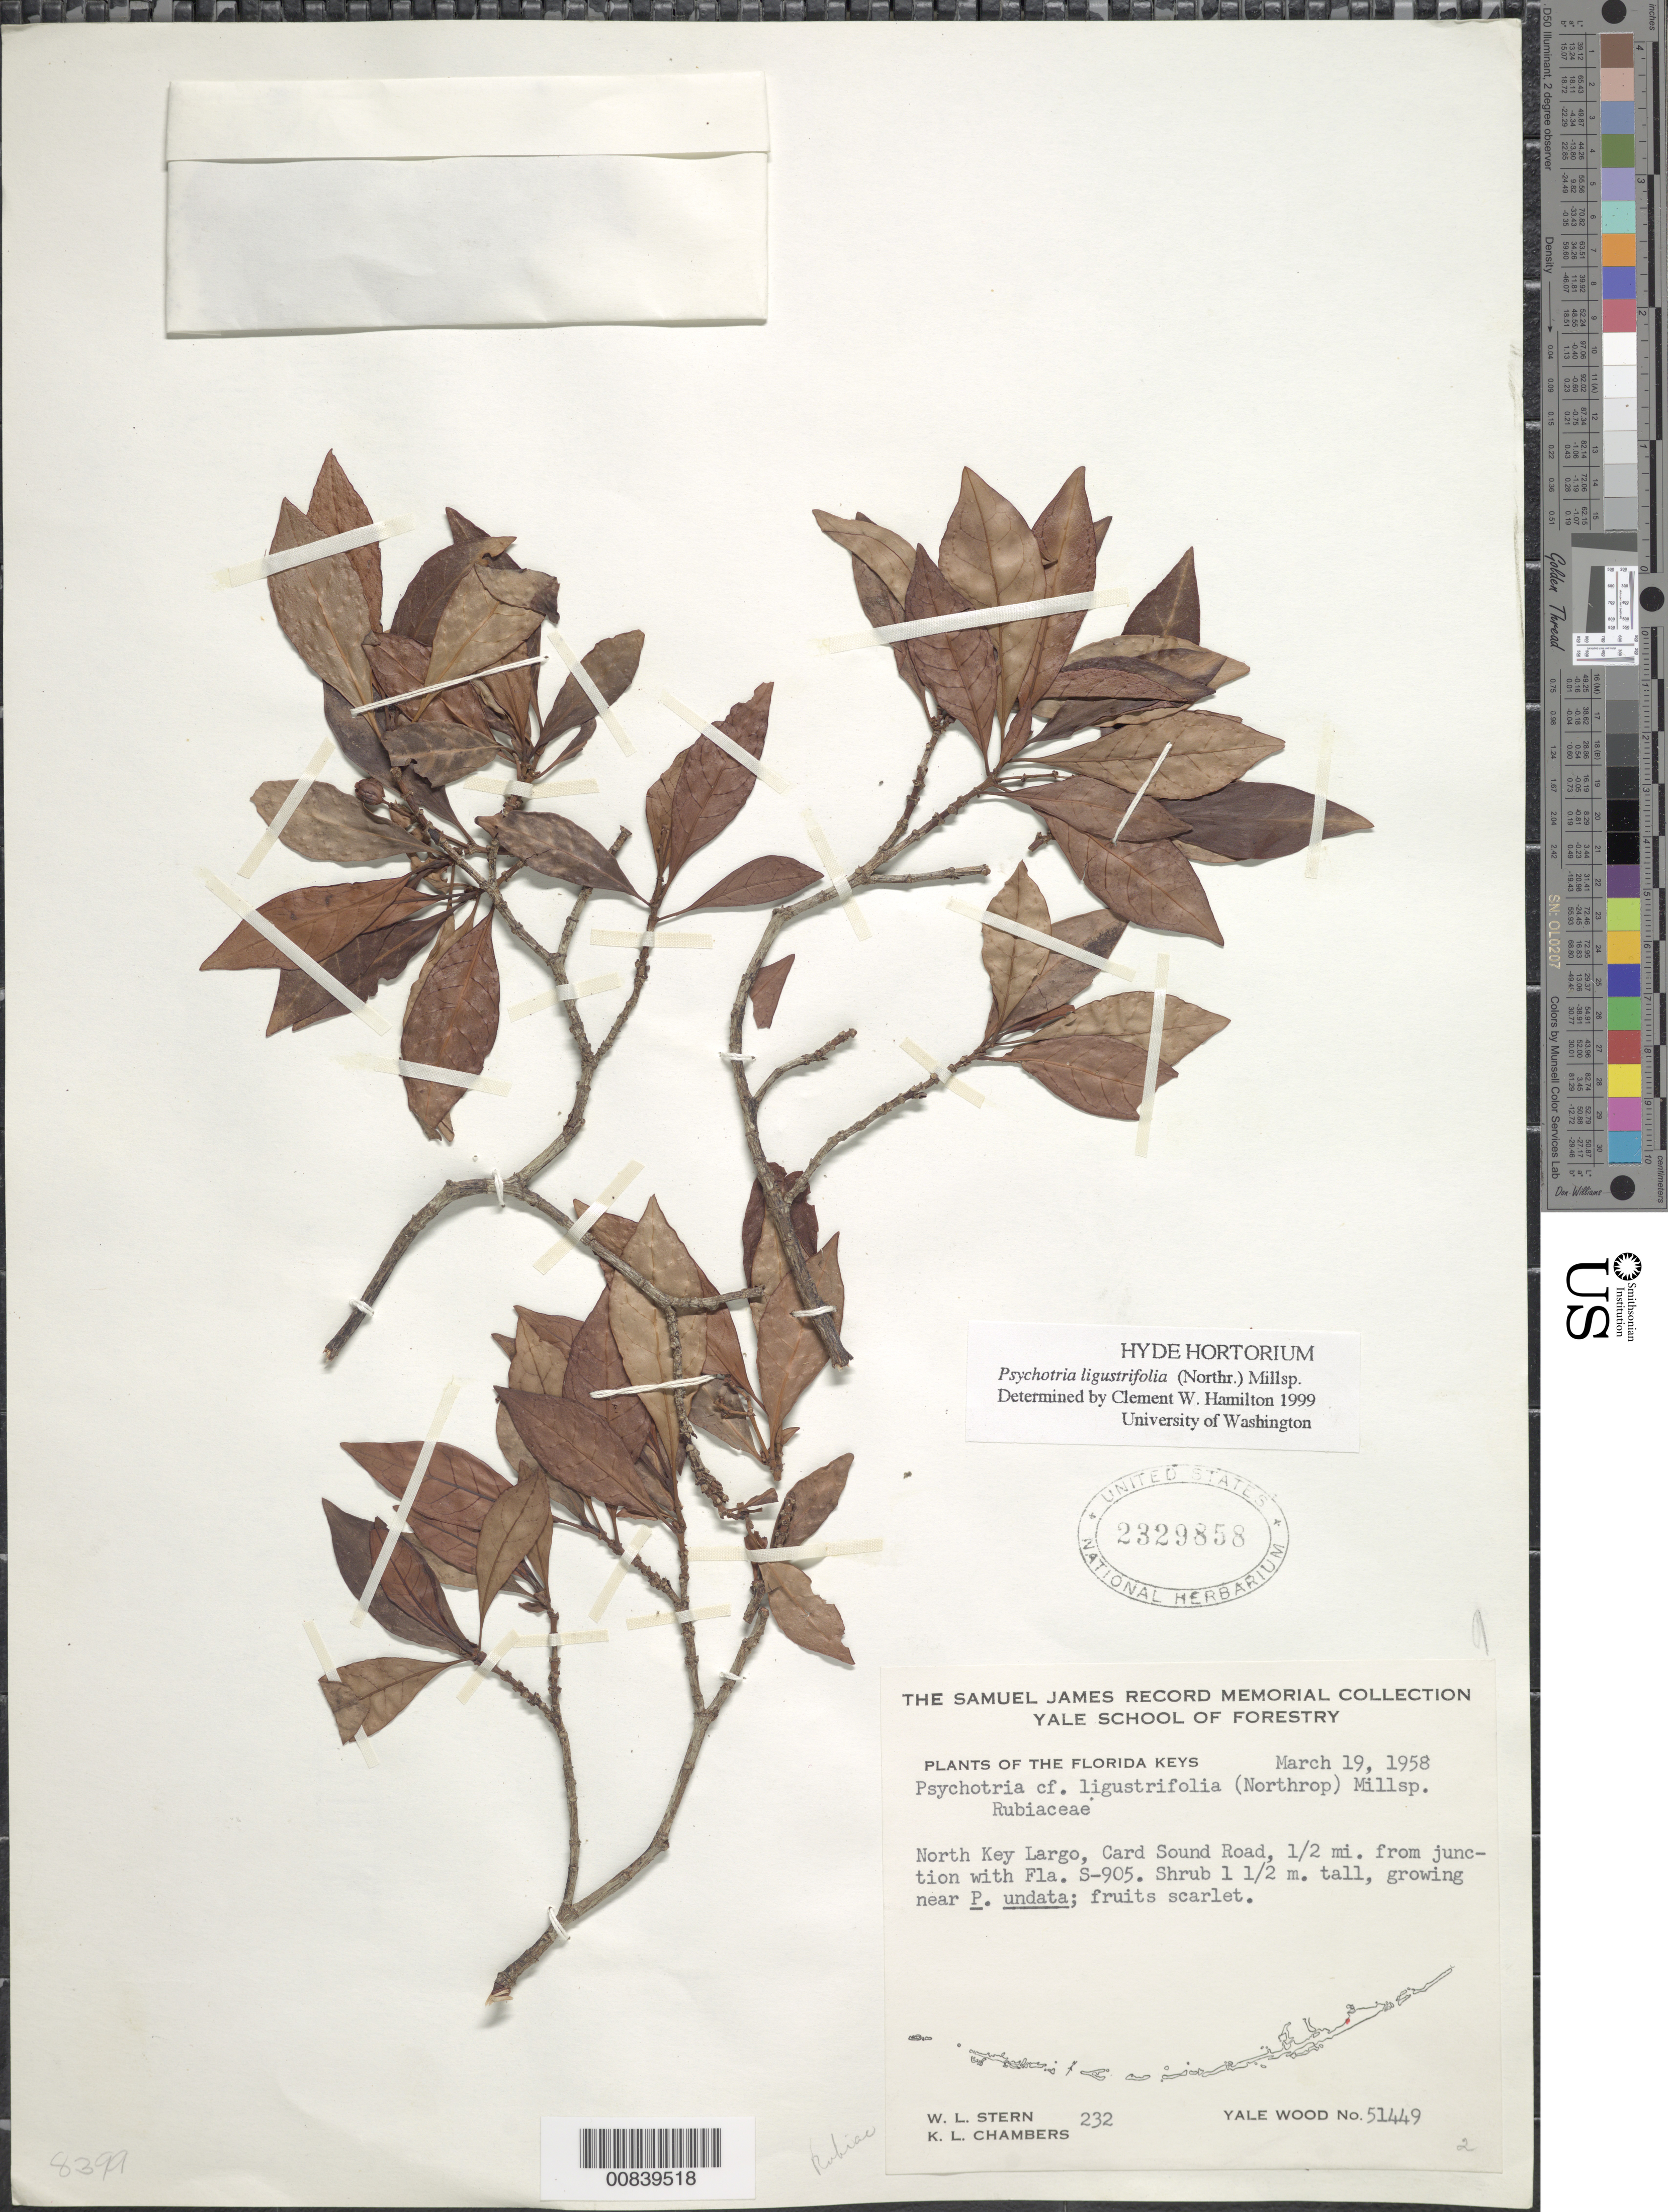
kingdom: Plantae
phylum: Tracheophyta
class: Magnoliopsida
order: Gentianales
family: Rubiaceae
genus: Psychotria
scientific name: Psychotria ligustrifolia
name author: (Northr.) Millsp.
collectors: W. L. Stern & K. L. Chambers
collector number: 232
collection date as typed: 19 Mar 1958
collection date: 1958-03-19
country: United States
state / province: Florida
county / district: Key Largo, Florida Keys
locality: North Key Largo; Card Sound Road, 1/2 mi. from junction with Fl. S-905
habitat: Growing near P. undata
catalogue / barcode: US 2329858